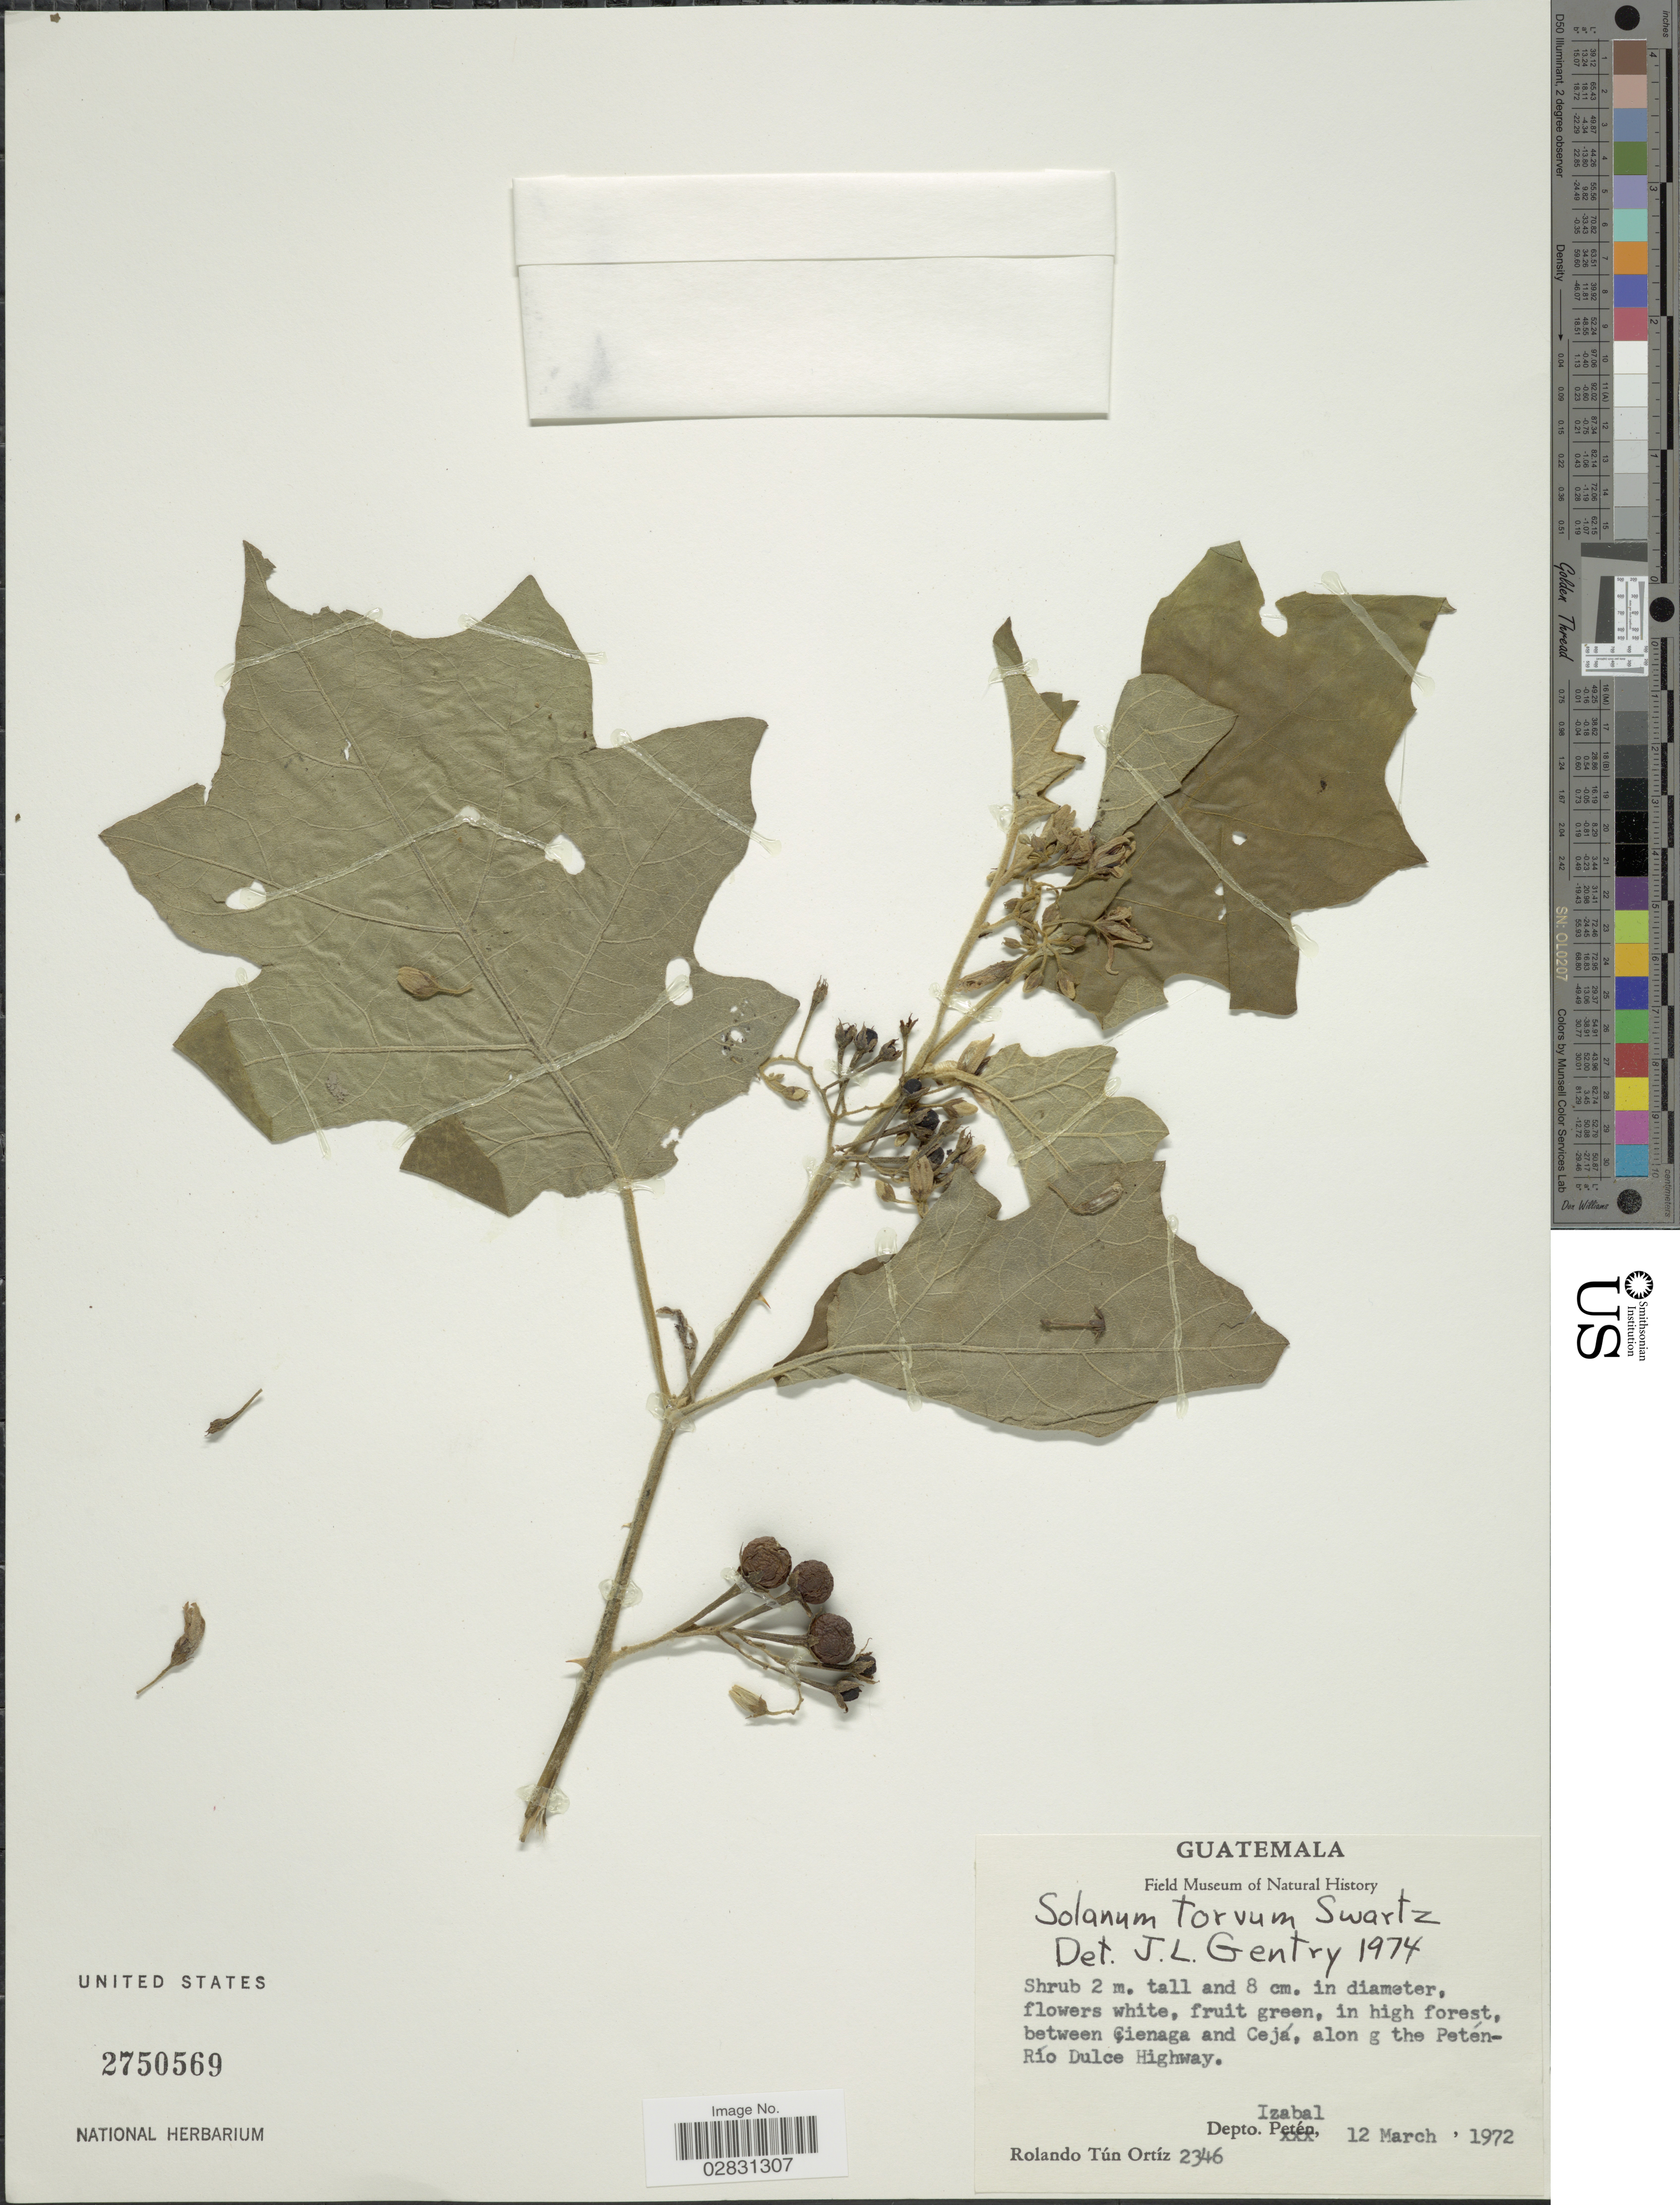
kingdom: Plantae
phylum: Tracheophyta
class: Magnoliopsida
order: Solanales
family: Solanaceae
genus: Solanum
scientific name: Solanum torvum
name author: Sw.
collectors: R. Tún Ortíz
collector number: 2346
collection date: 1972-03-12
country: Guatemala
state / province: Izabal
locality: Between Cienaga and Cejá, along the Petén-Río Dulce Highway.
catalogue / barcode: US 2750569